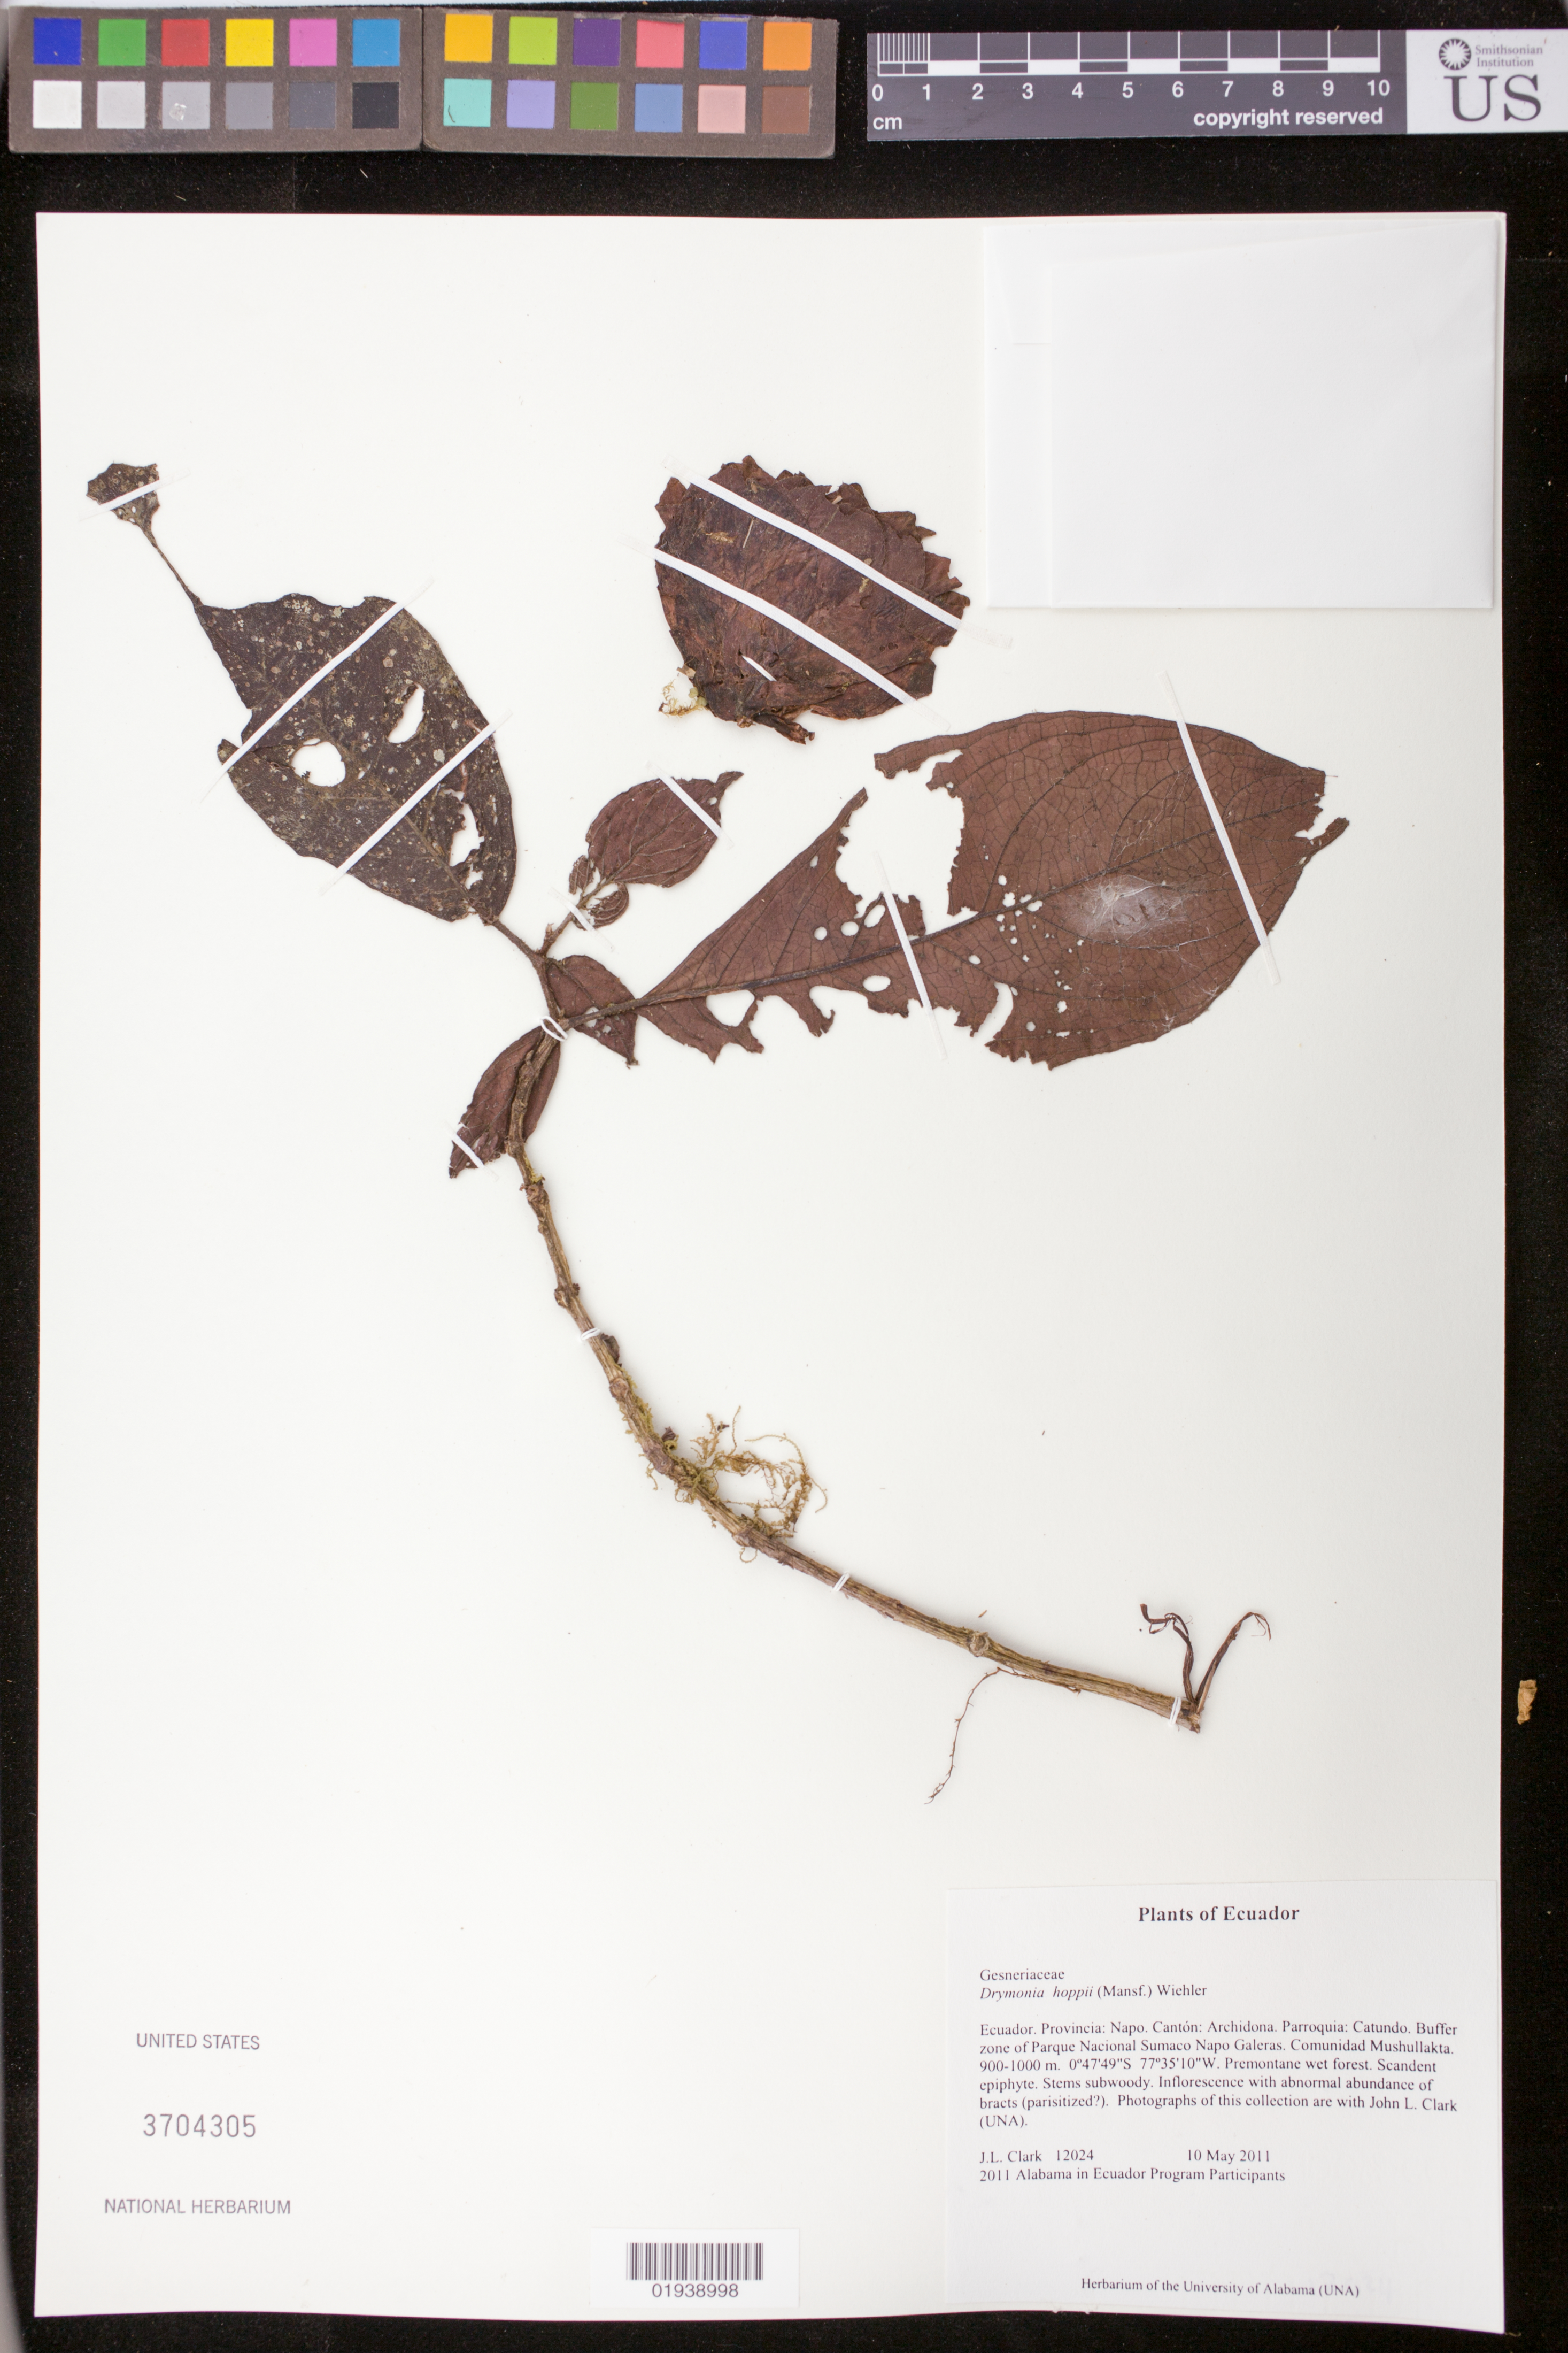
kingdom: Plantae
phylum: Tracheophyta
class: Magnoliopsida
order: Lamiales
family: Gesneriaceae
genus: Drymonia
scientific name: Drymonia hoppii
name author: (Mansf.) Wiehler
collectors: J. L. Clark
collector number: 12024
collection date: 2011-05-10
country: Ecuador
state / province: Napo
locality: Canton Archidona, Parroquia Catundo, Buffer zone of Parque National Sumaco Napo Galeras. Communidad Mushullakta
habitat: Premontane wet forest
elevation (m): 900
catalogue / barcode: US 3704305